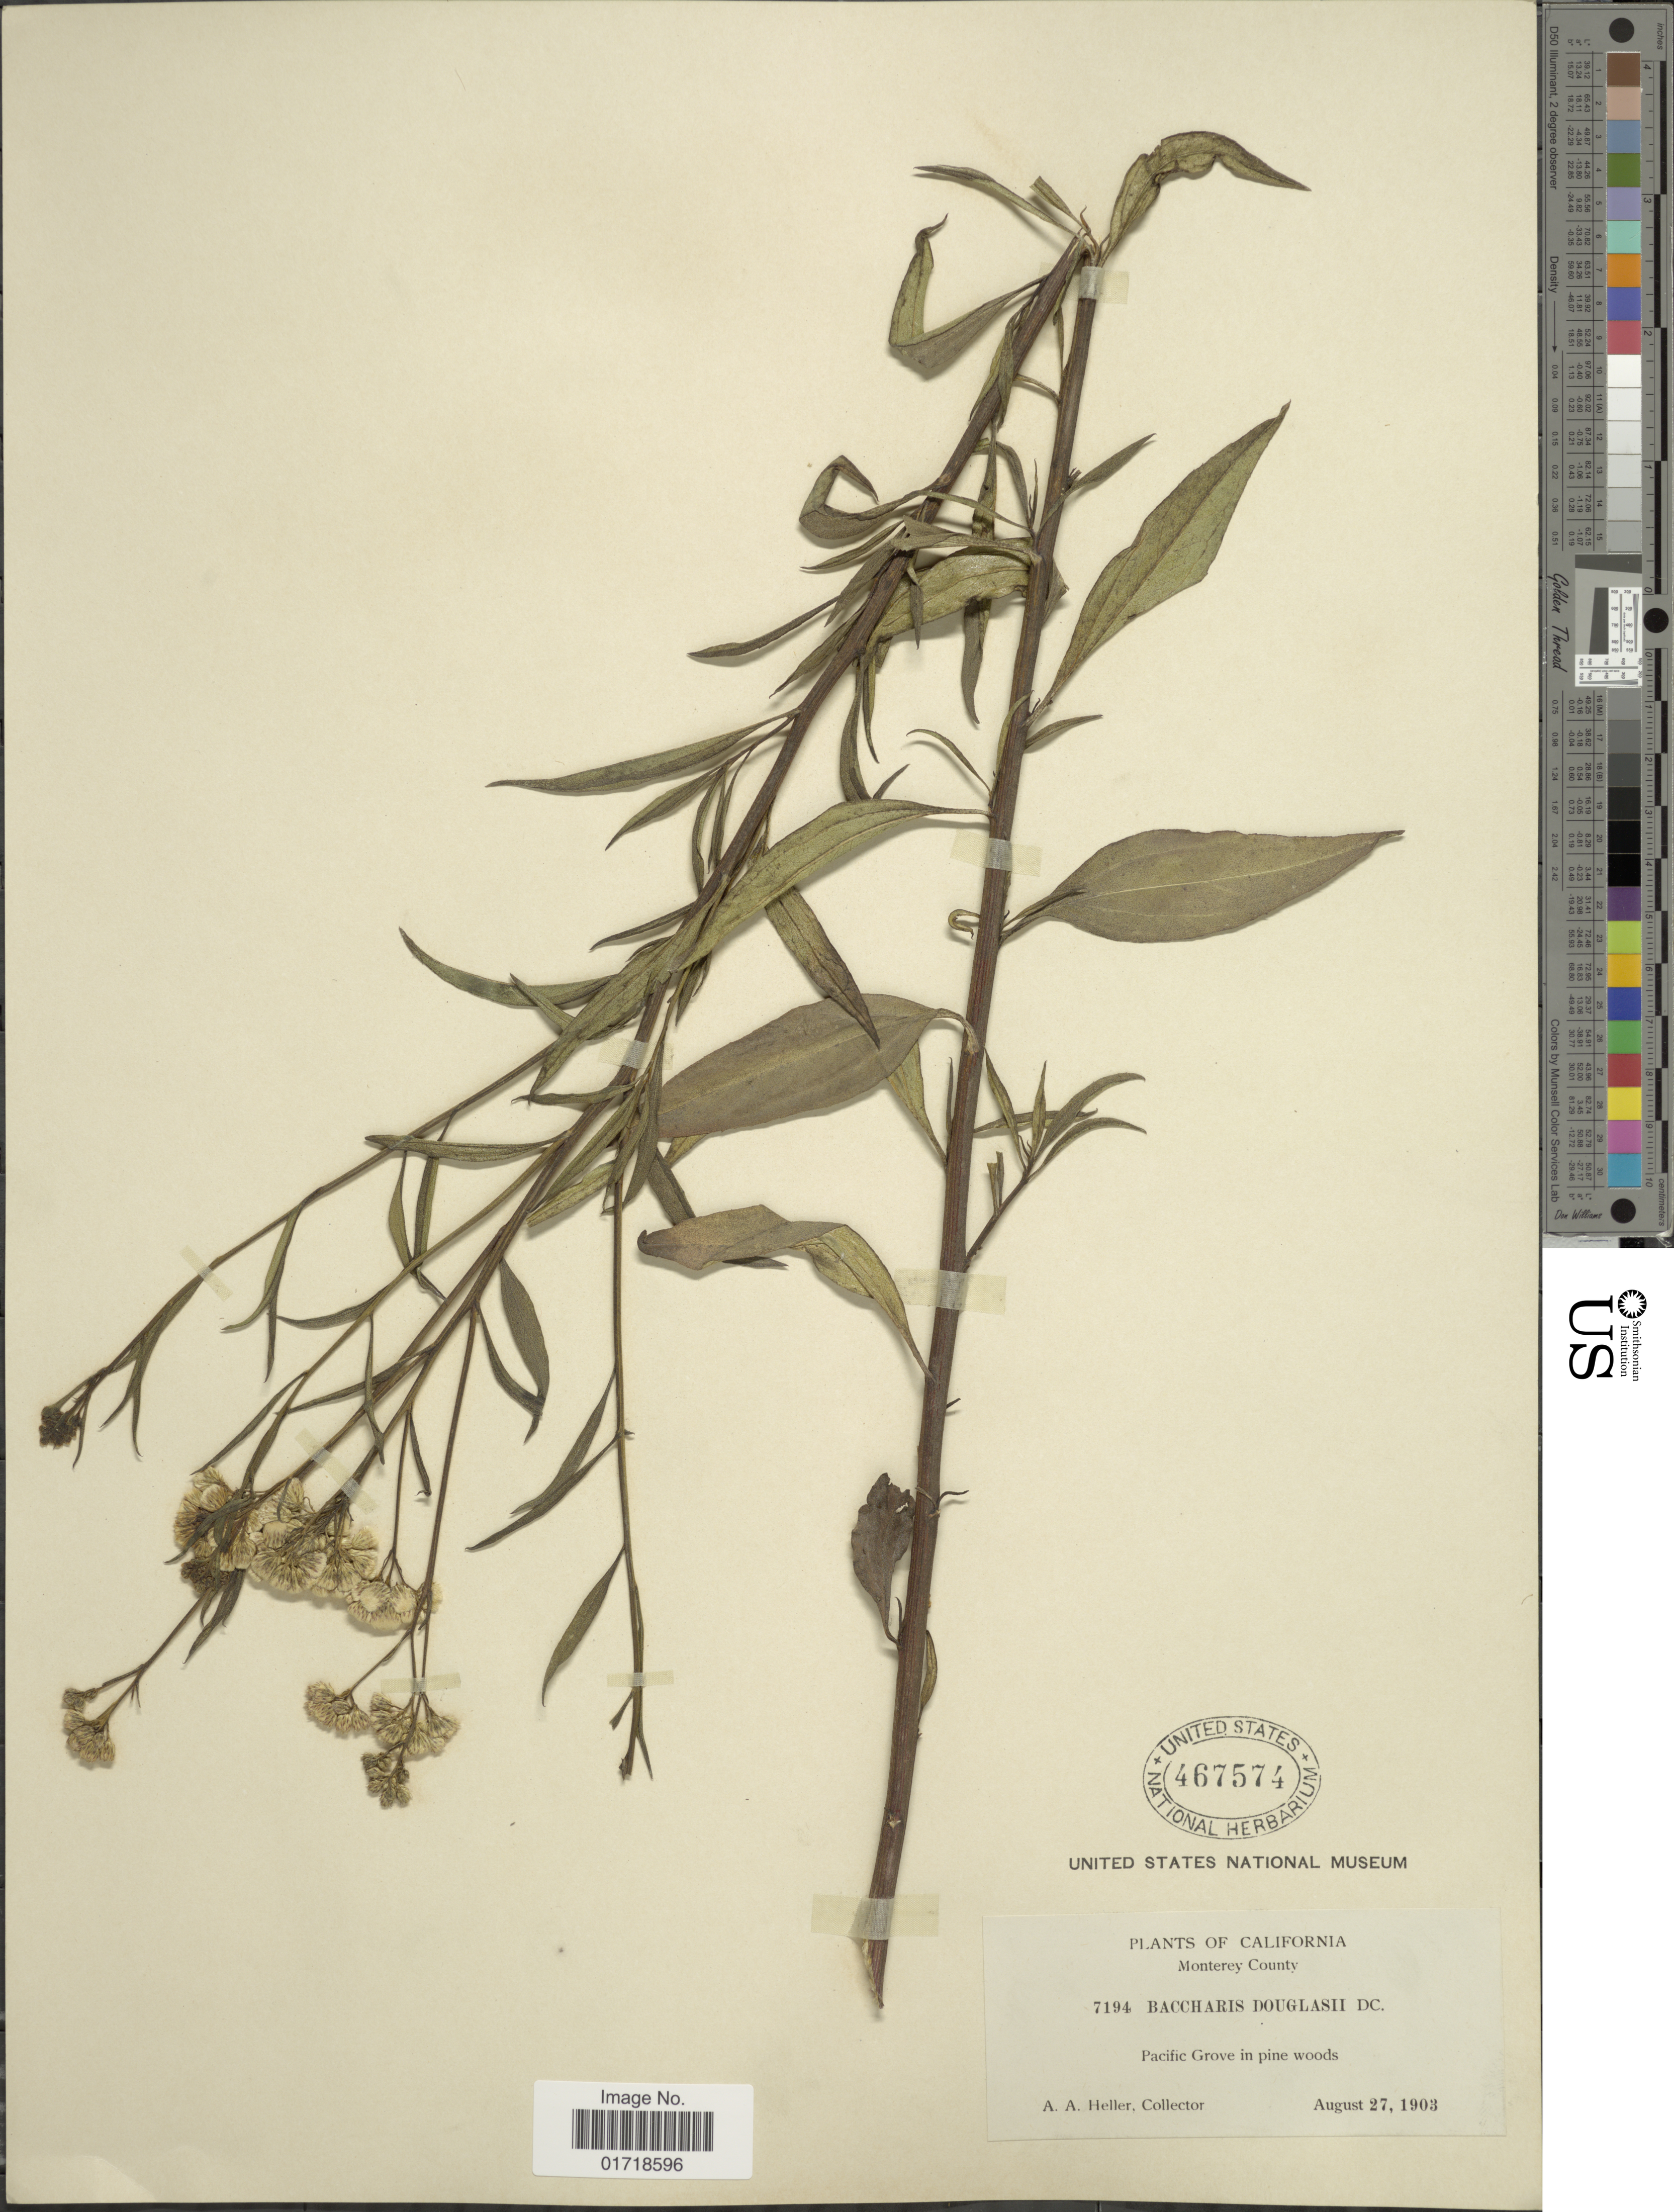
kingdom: Plantae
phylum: Tracheophyta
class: Magnoliopsida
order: Asterales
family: Asteraceae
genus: Baccharis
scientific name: Baccharis douglasii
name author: DC.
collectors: A. A. Heller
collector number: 7194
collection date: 1903-08-27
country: United States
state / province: California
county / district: Monterey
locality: Monterey County, Pacific Grove in pine woods.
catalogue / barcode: US 467574